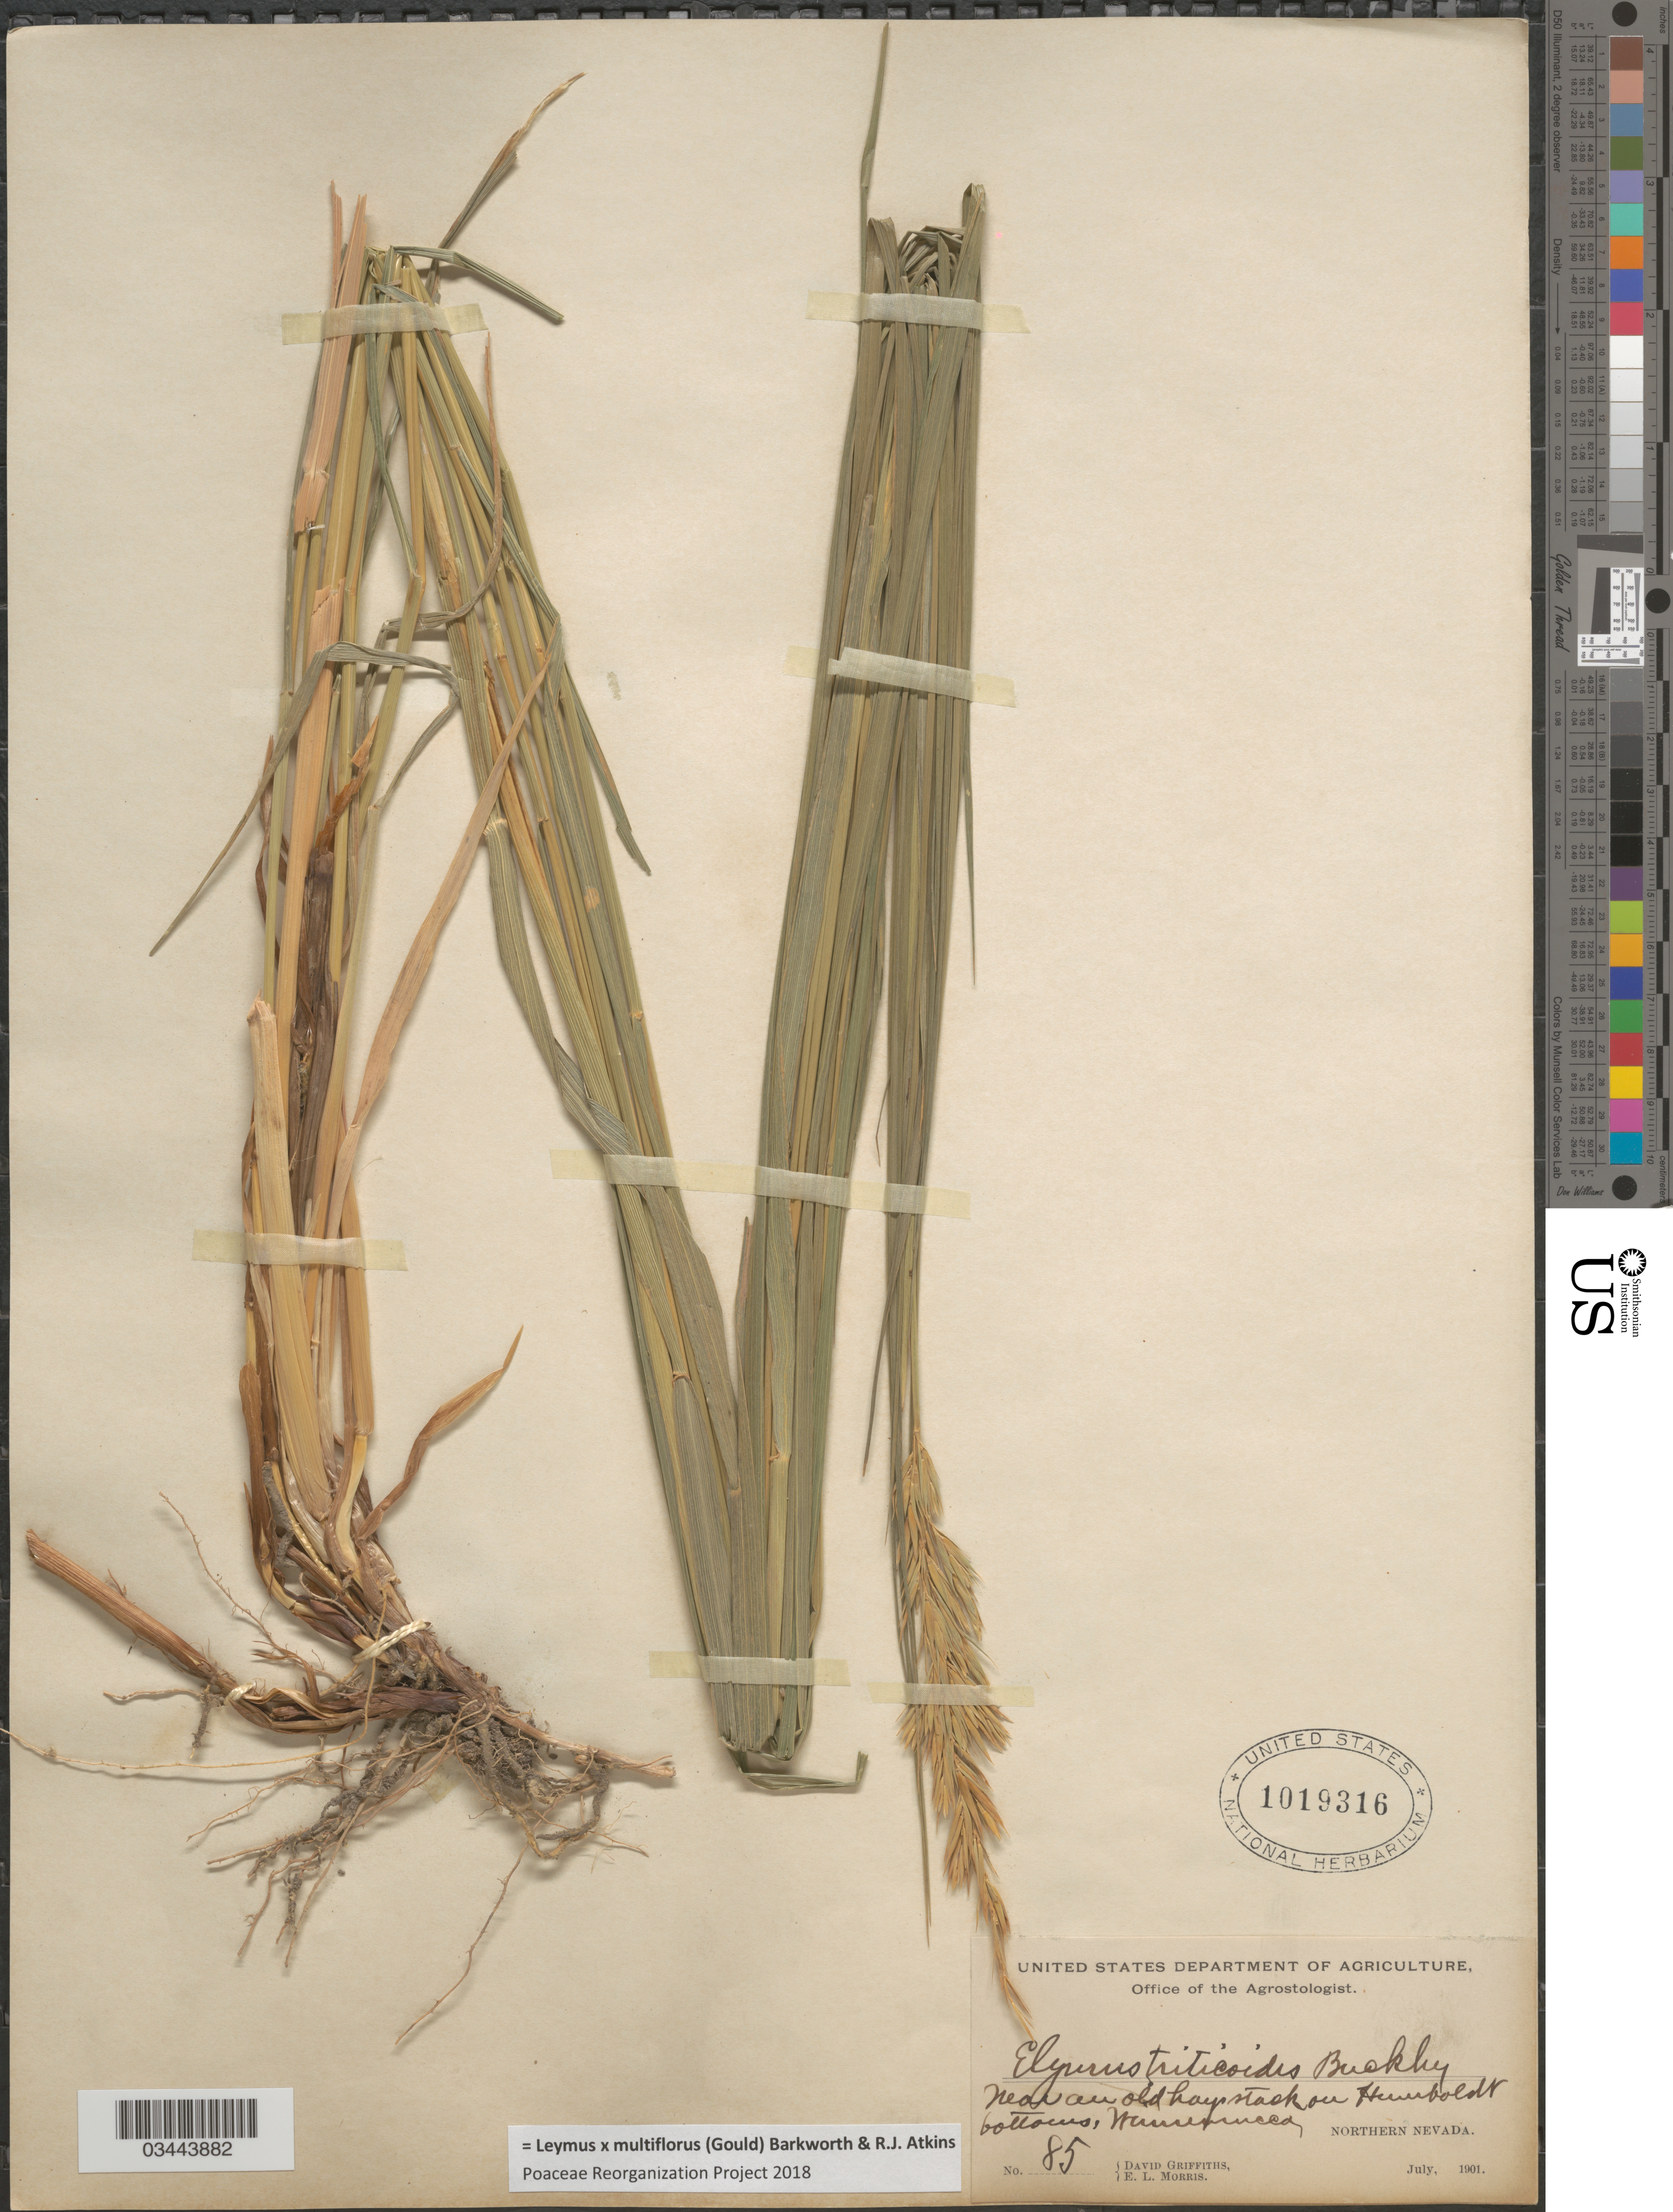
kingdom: Plantae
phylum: Tracheophyta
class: Liliopsida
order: Poales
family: Poaceae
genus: Leymus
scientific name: Leymus x multiflorus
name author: (Gould) Barkworth & R.J. Atkins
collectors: D. Griffiths & E. Morris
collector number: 85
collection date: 1901-07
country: United States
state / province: Nevada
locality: Near an old haystack on Humboldt bottoms, Winnemucca. Northern Nevada.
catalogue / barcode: US 1019316